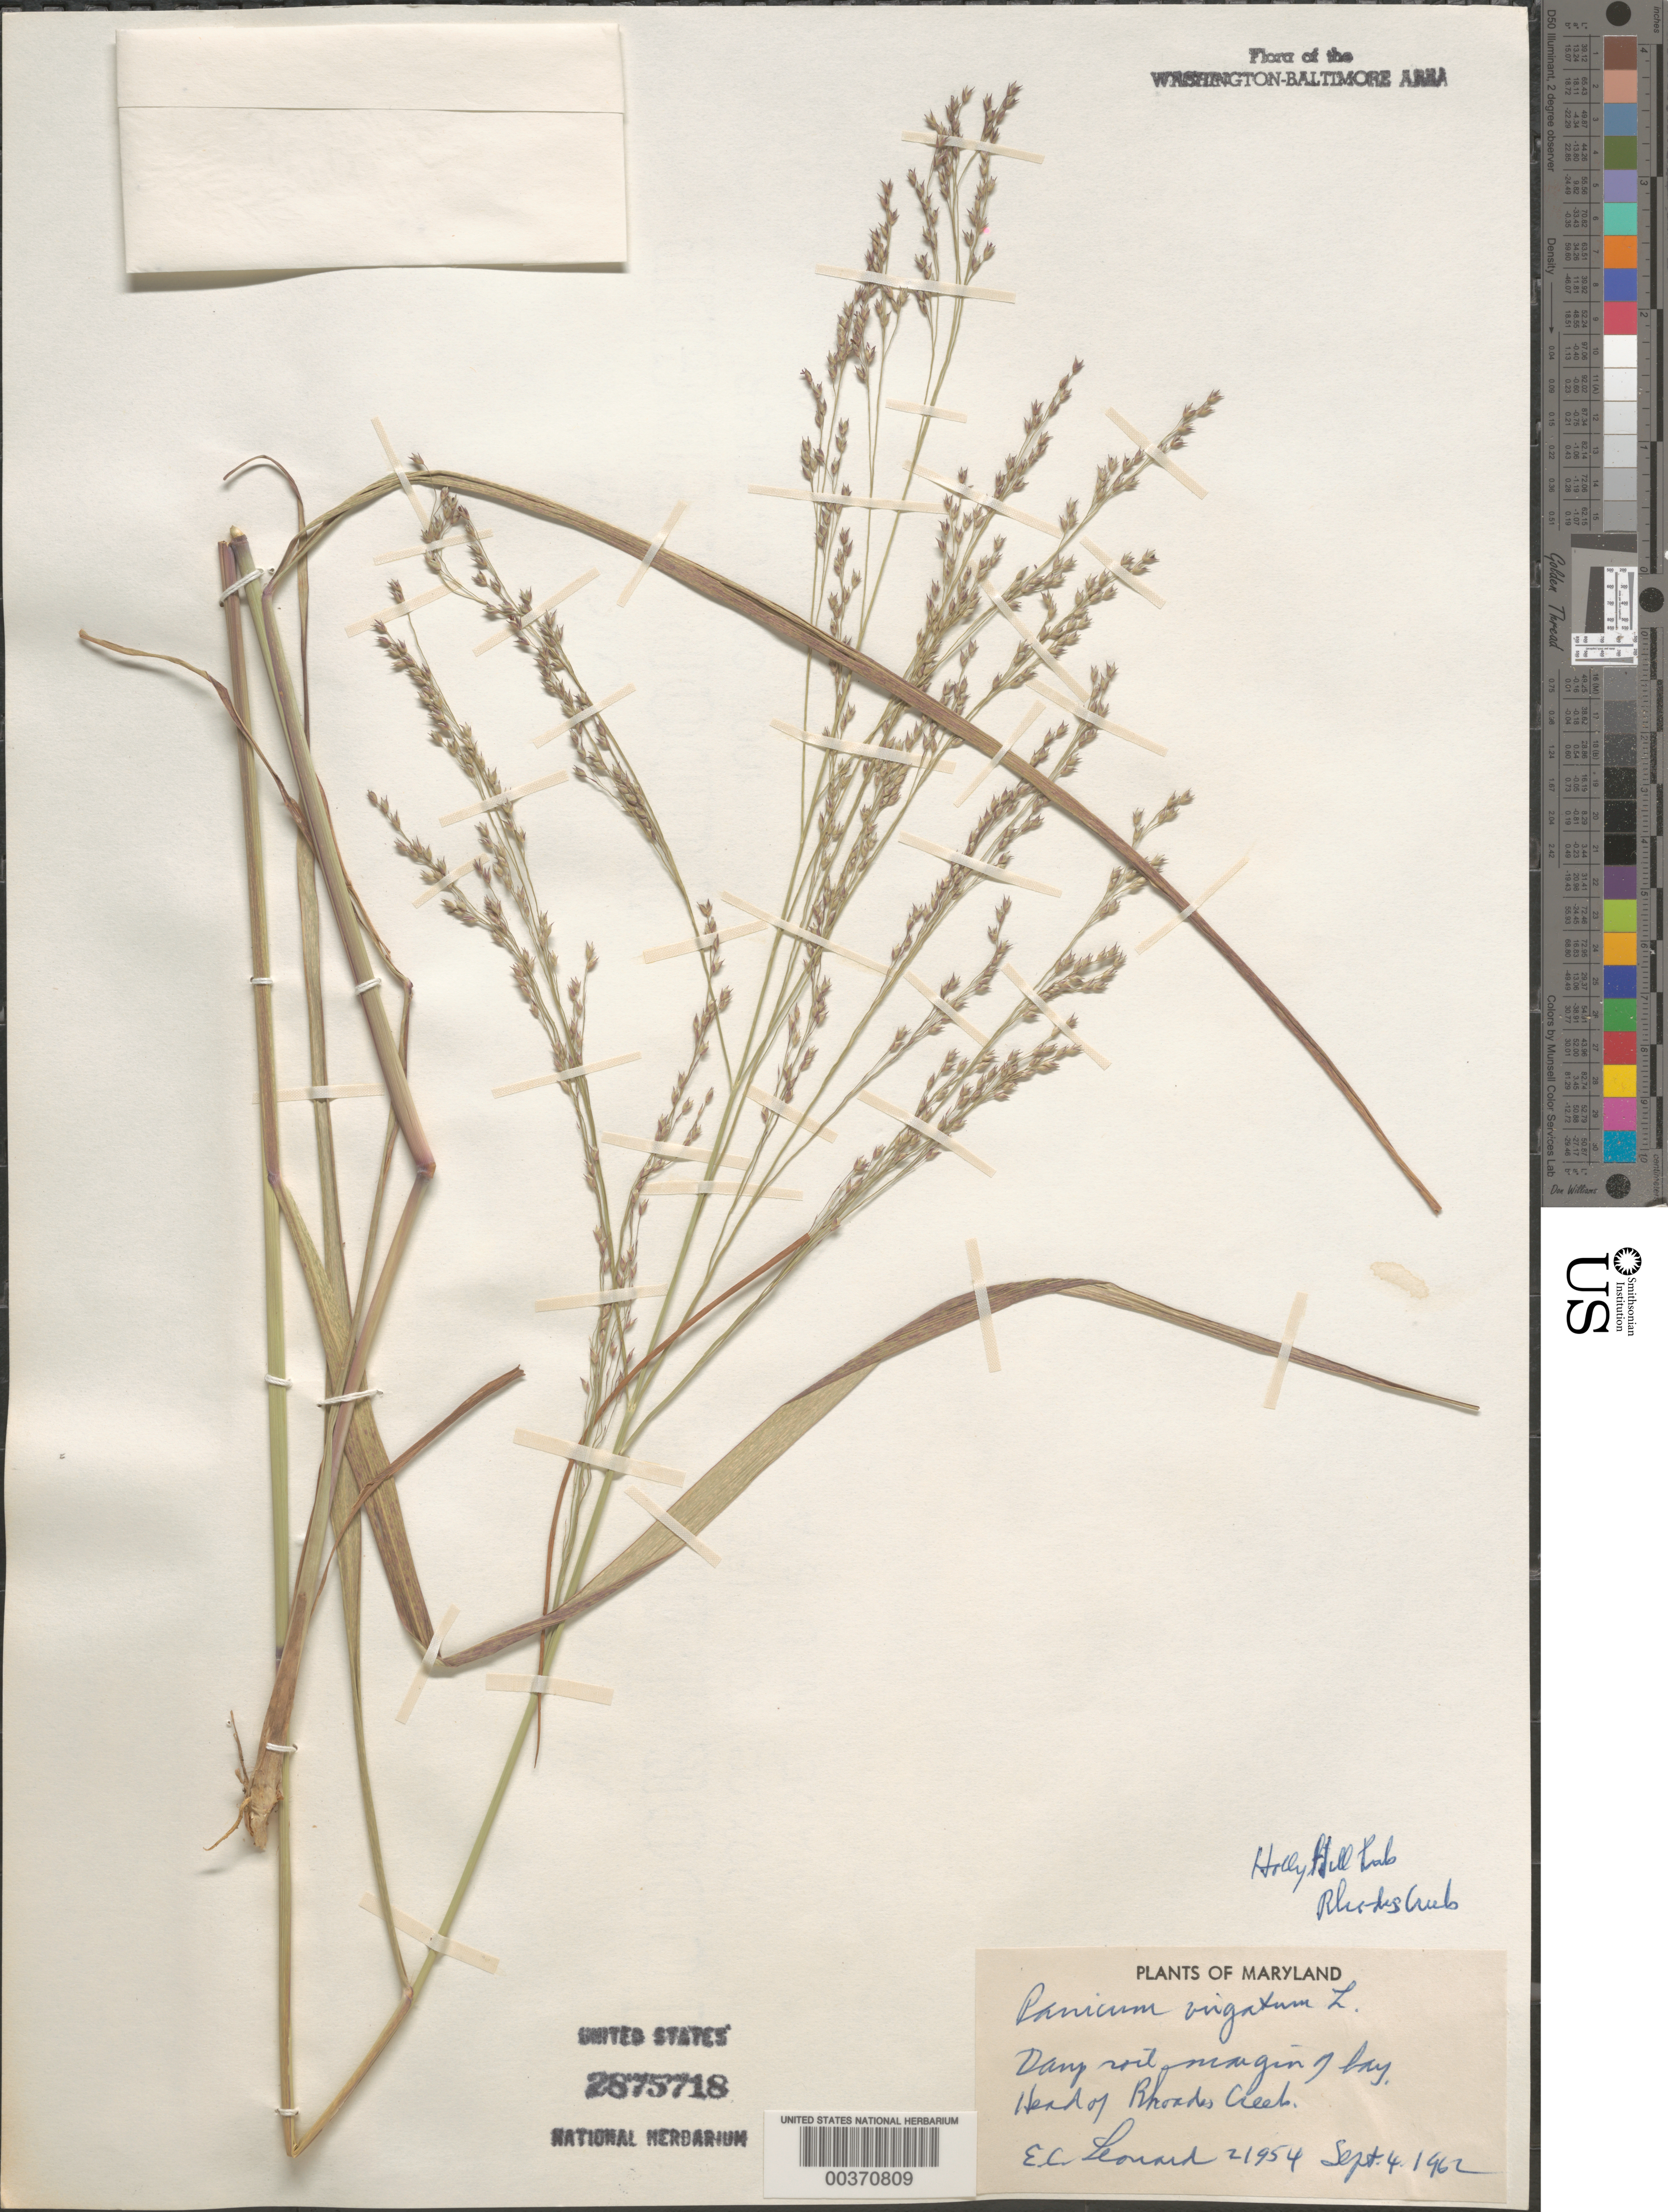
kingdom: Plantae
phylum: Tracheophyta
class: Liliopsida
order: Poales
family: Poaceae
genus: Panicum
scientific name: Panicum virgatum var. cubense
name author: Griseb.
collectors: E. C. Leonard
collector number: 21954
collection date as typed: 04 Sep 1962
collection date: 1962-09-04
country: United States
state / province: Maryland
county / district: Anne Arundel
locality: Rhoades Creek, Holly Hill Park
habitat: Damp soil margin of bay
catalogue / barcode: US 2875718